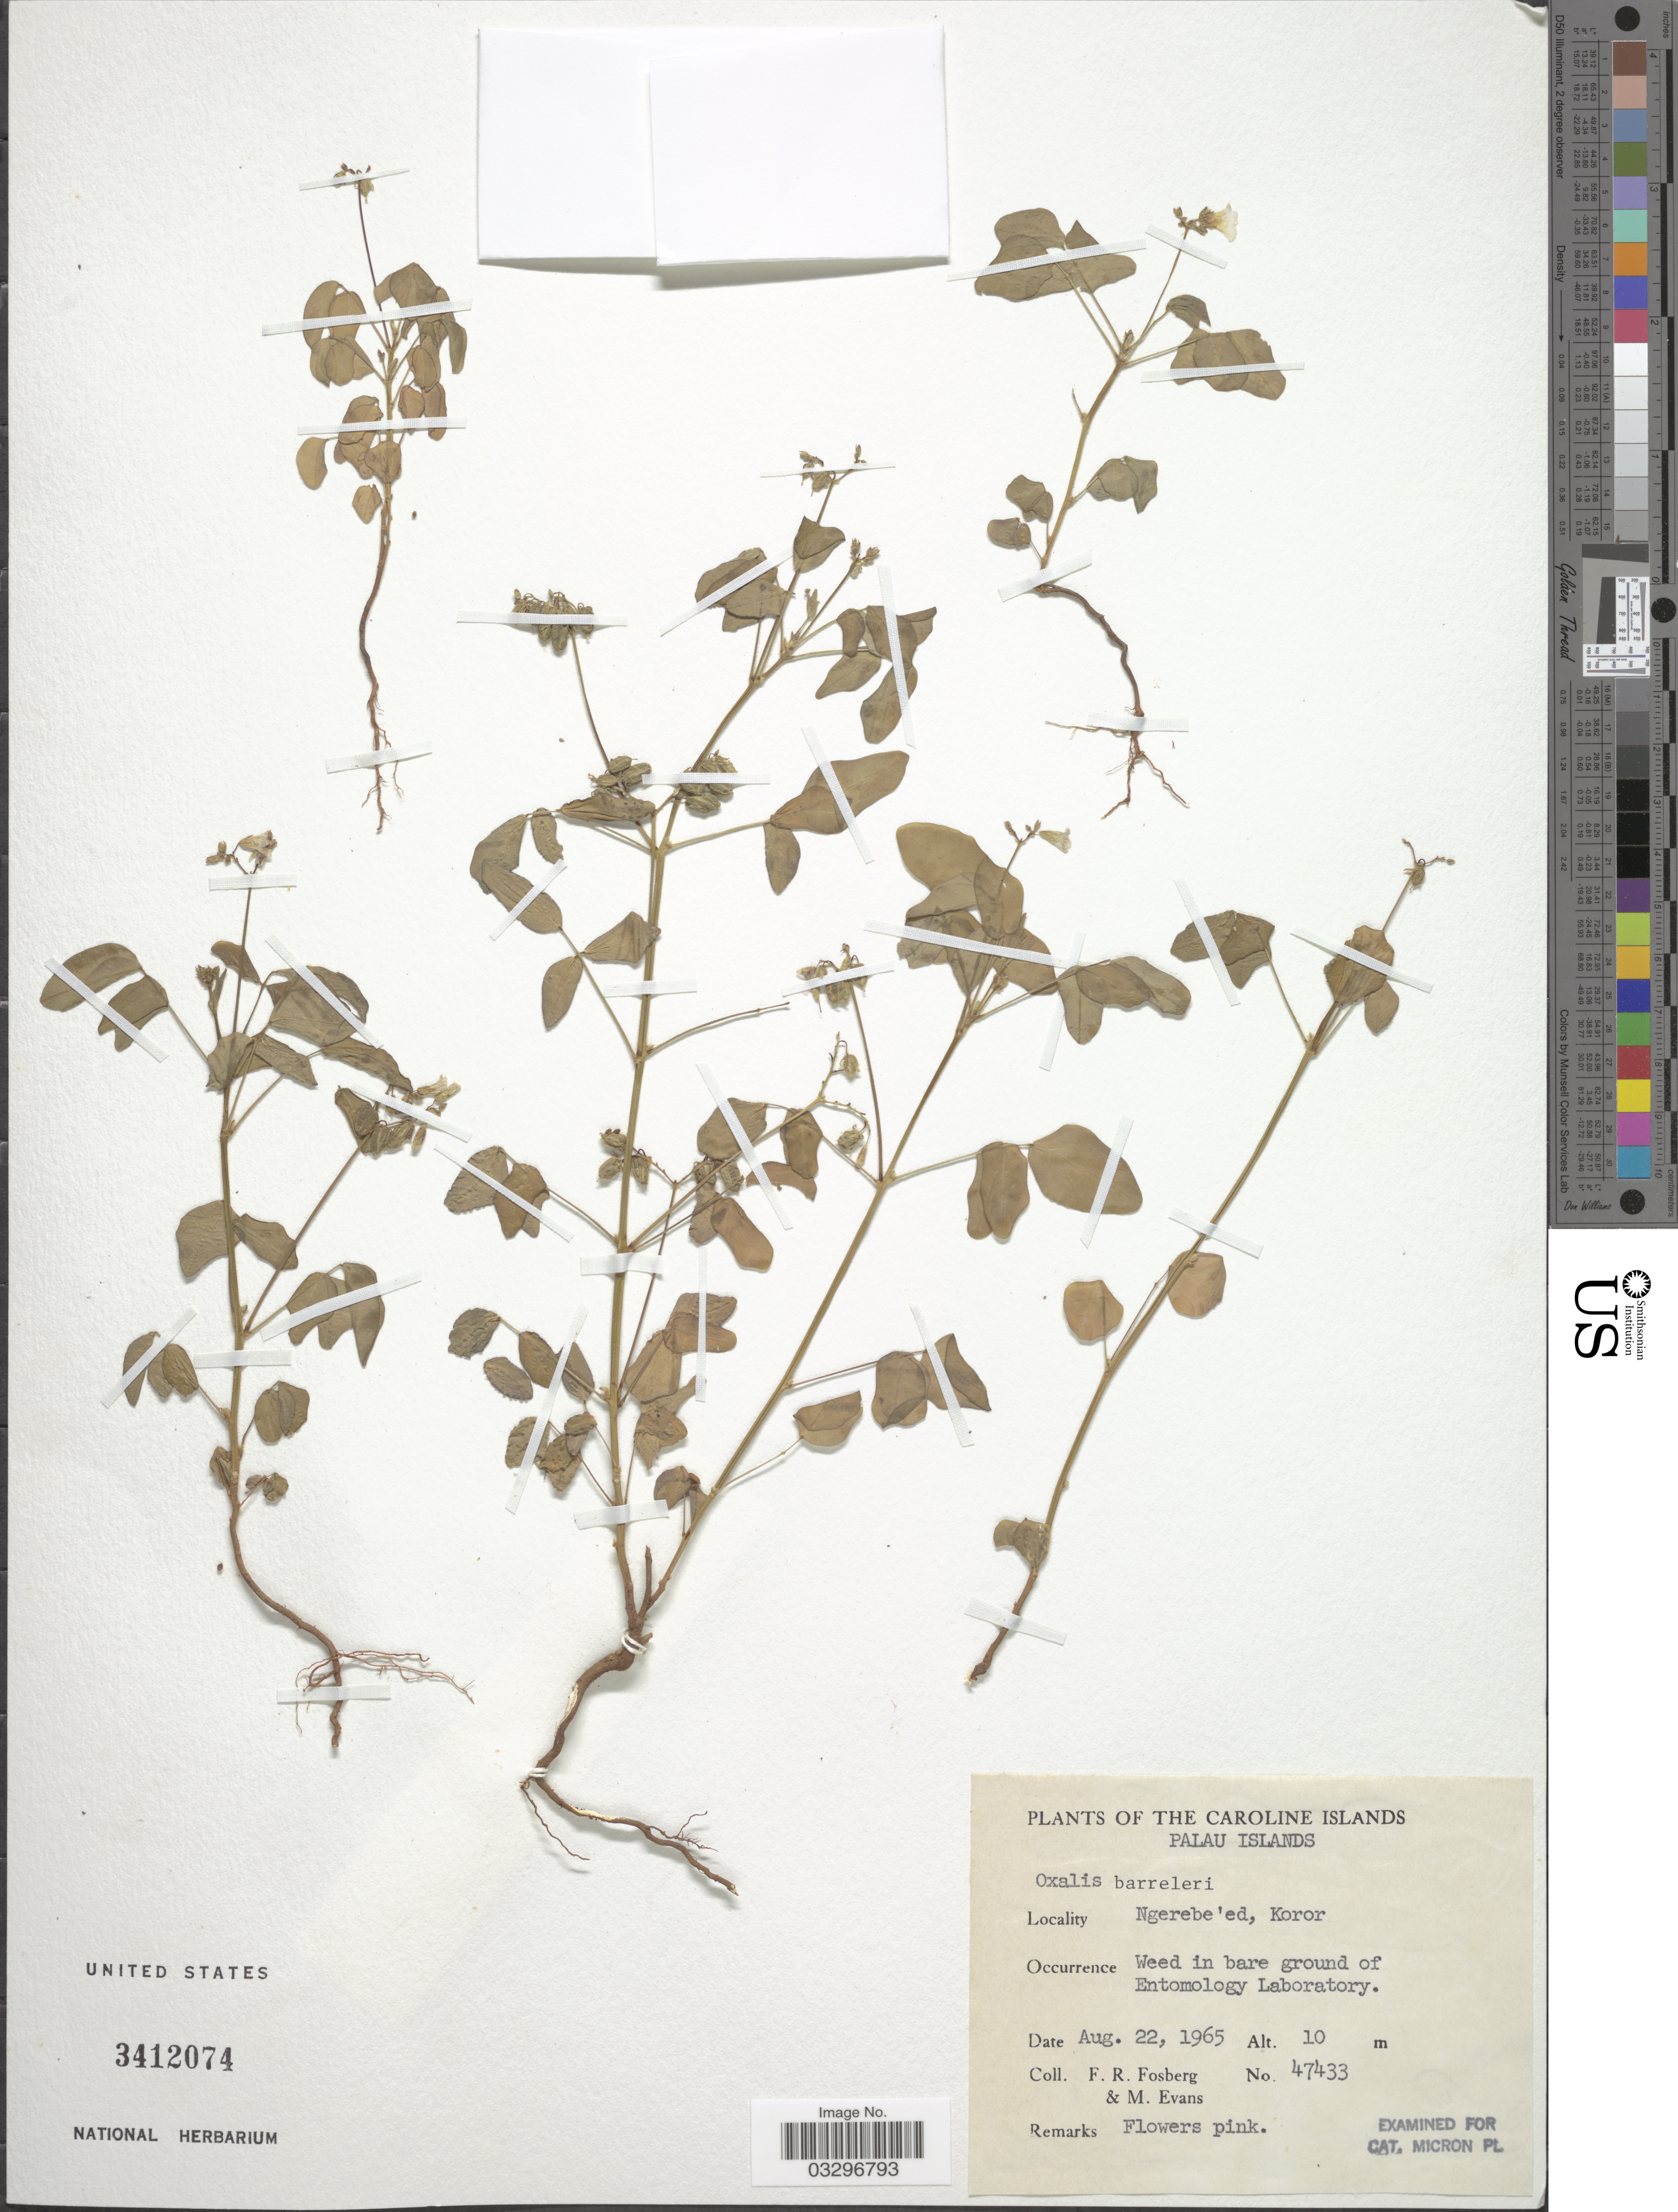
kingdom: Plantae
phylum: Tracheophyta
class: Magnoliopsida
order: Oxalidales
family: Oxalidaceae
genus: Oxalis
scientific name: Oxalis barrelieri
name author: L.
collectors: F. R. Fosberg & M. Evans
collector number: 47433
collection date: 1965-08-22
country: Palau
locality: Caroline Islands. Palau Islands. Ngerebe'ed, Koror.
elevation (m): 10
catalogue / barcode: US 3412074